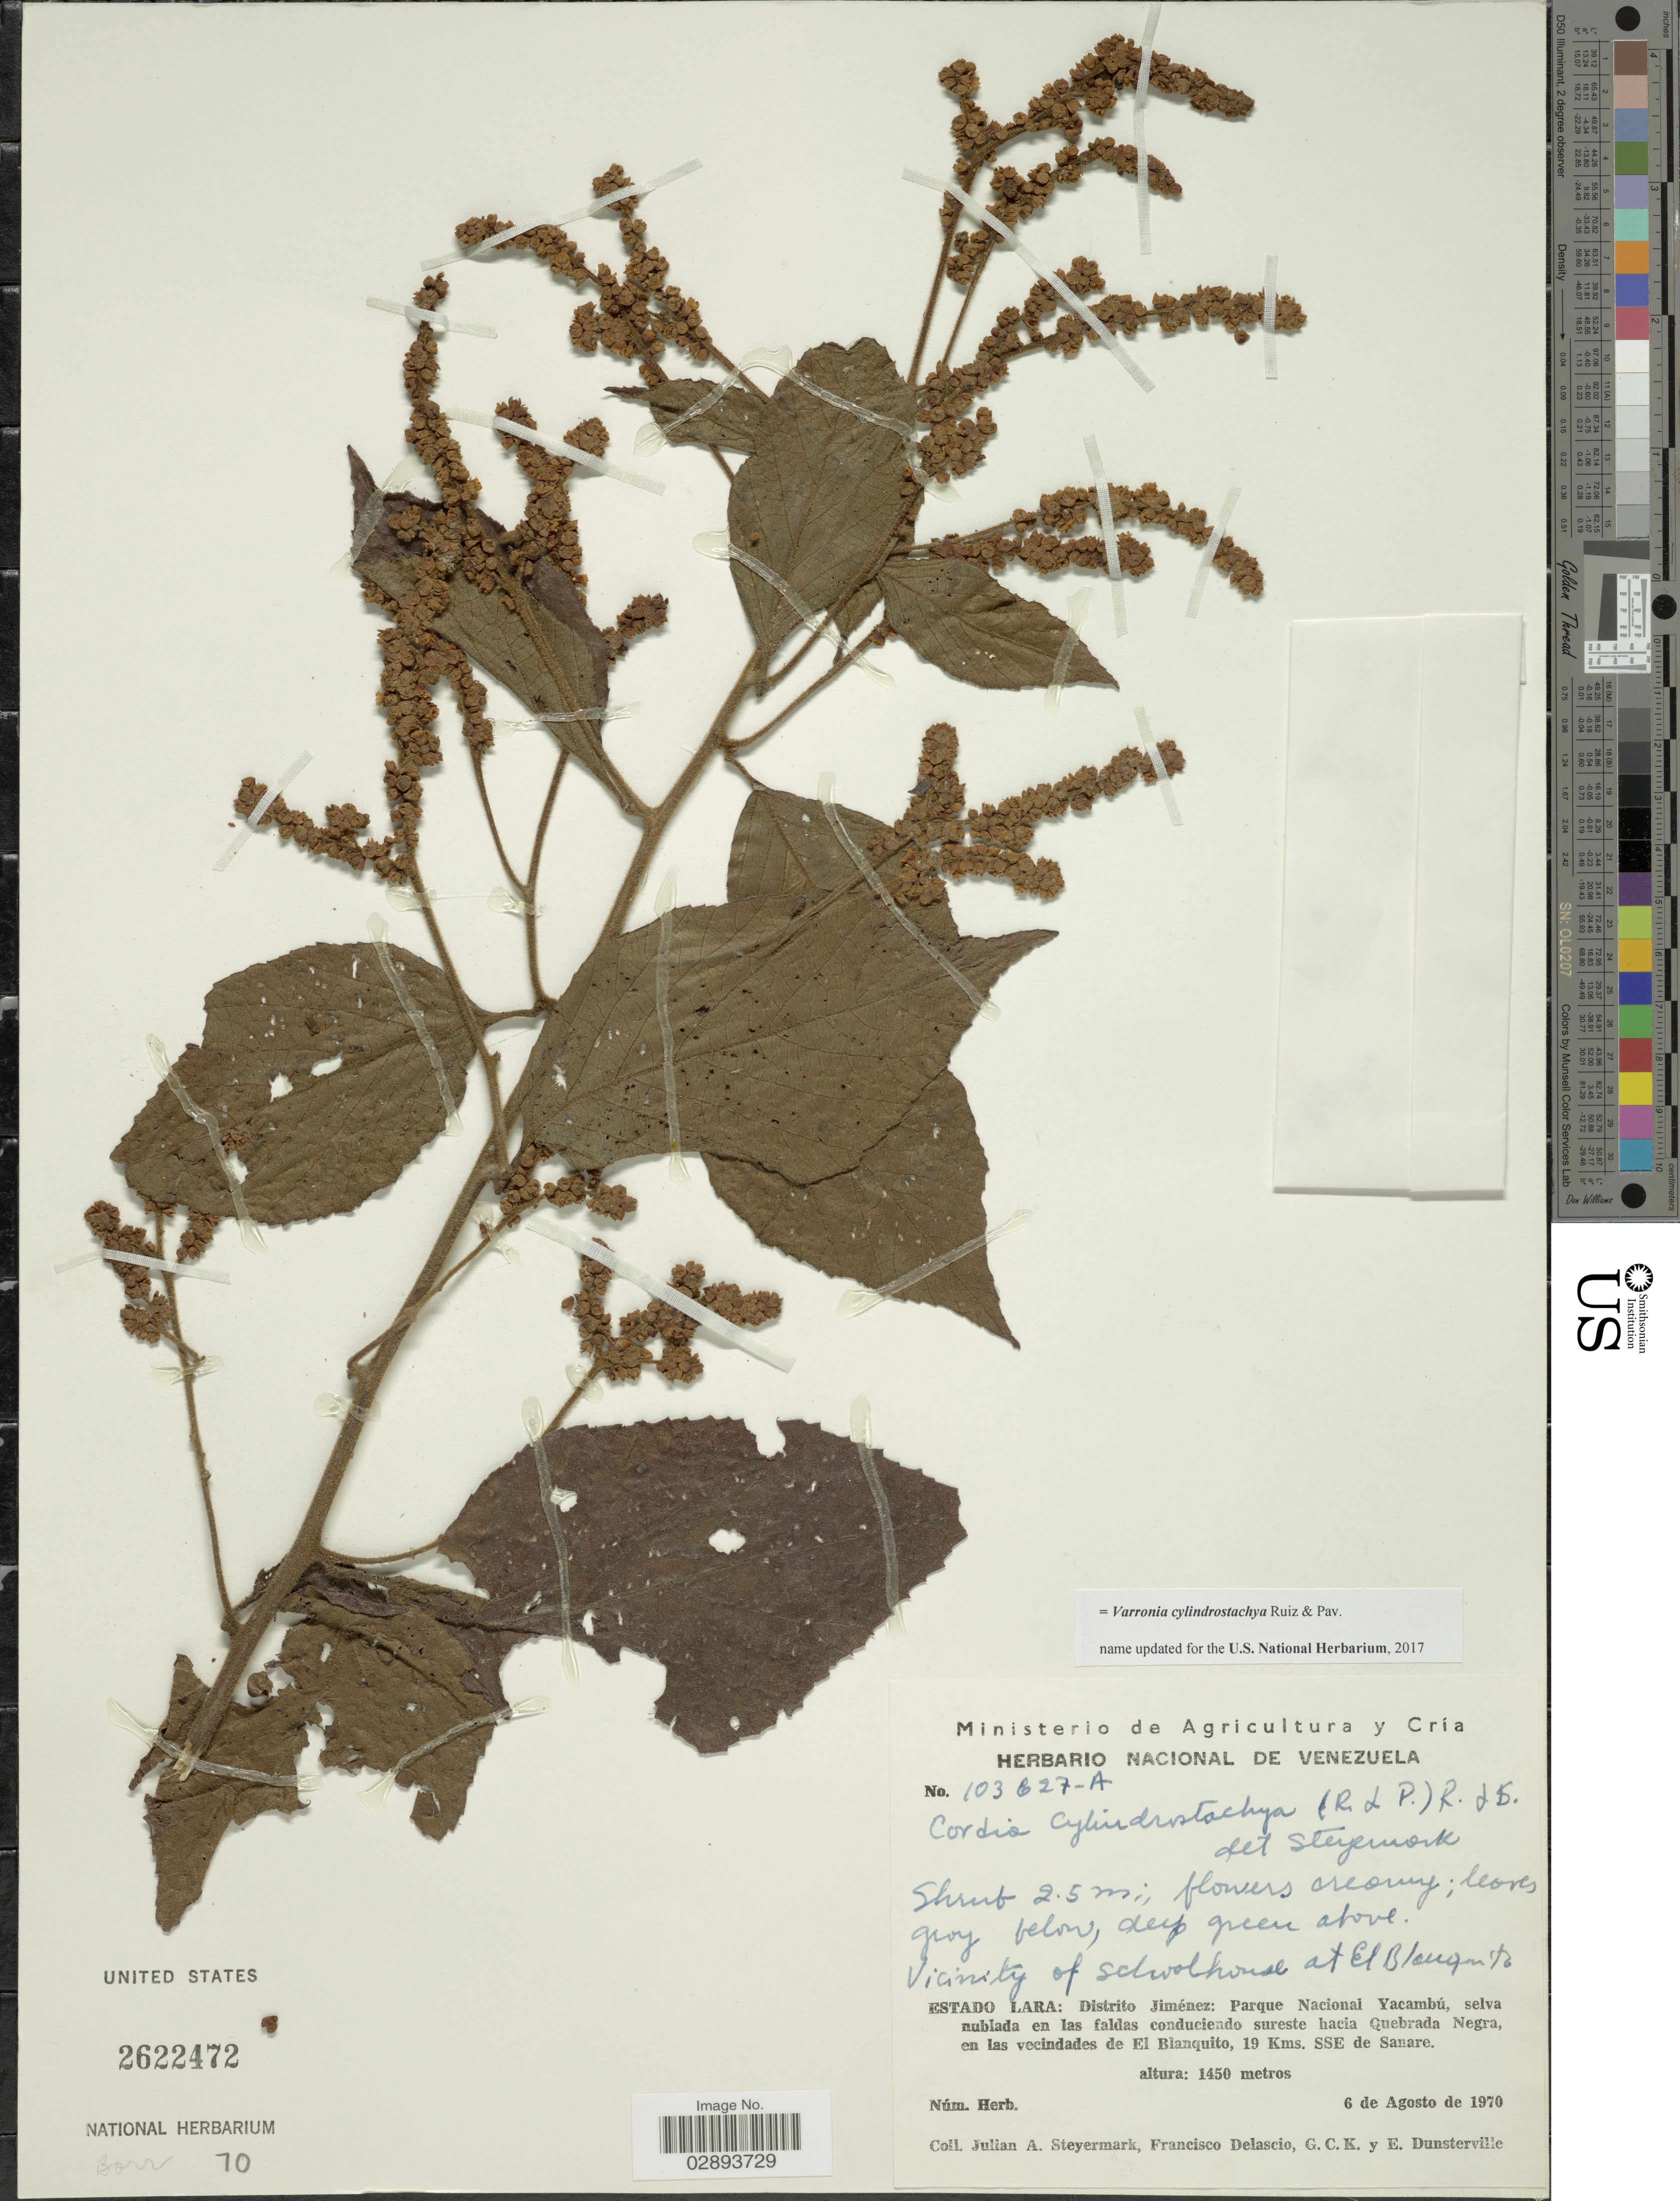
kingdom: Plantae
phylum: Tracheophyta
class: Magnoliopsida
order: Boraginales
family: Cordiaceae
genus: Varronia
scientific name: Varronia cylindrostachya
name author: Ruiz & Pav.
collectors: J. Steyermark, F. Delascio, G. C. K. Dunsterville & E. Dunsterville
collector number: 103627A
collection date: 1970-08-06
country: Venezuela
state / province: Lara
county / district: Jiménez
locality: Distrito Jiménez, Parque Nacional Yacambú, selva nublada en las faldas conduciendo sureste hacia Quebrada Negra, en las vecindades de El Blanquito, 19 Kms. SSE de Sanare.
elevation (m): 1450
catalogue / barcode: US 2622472